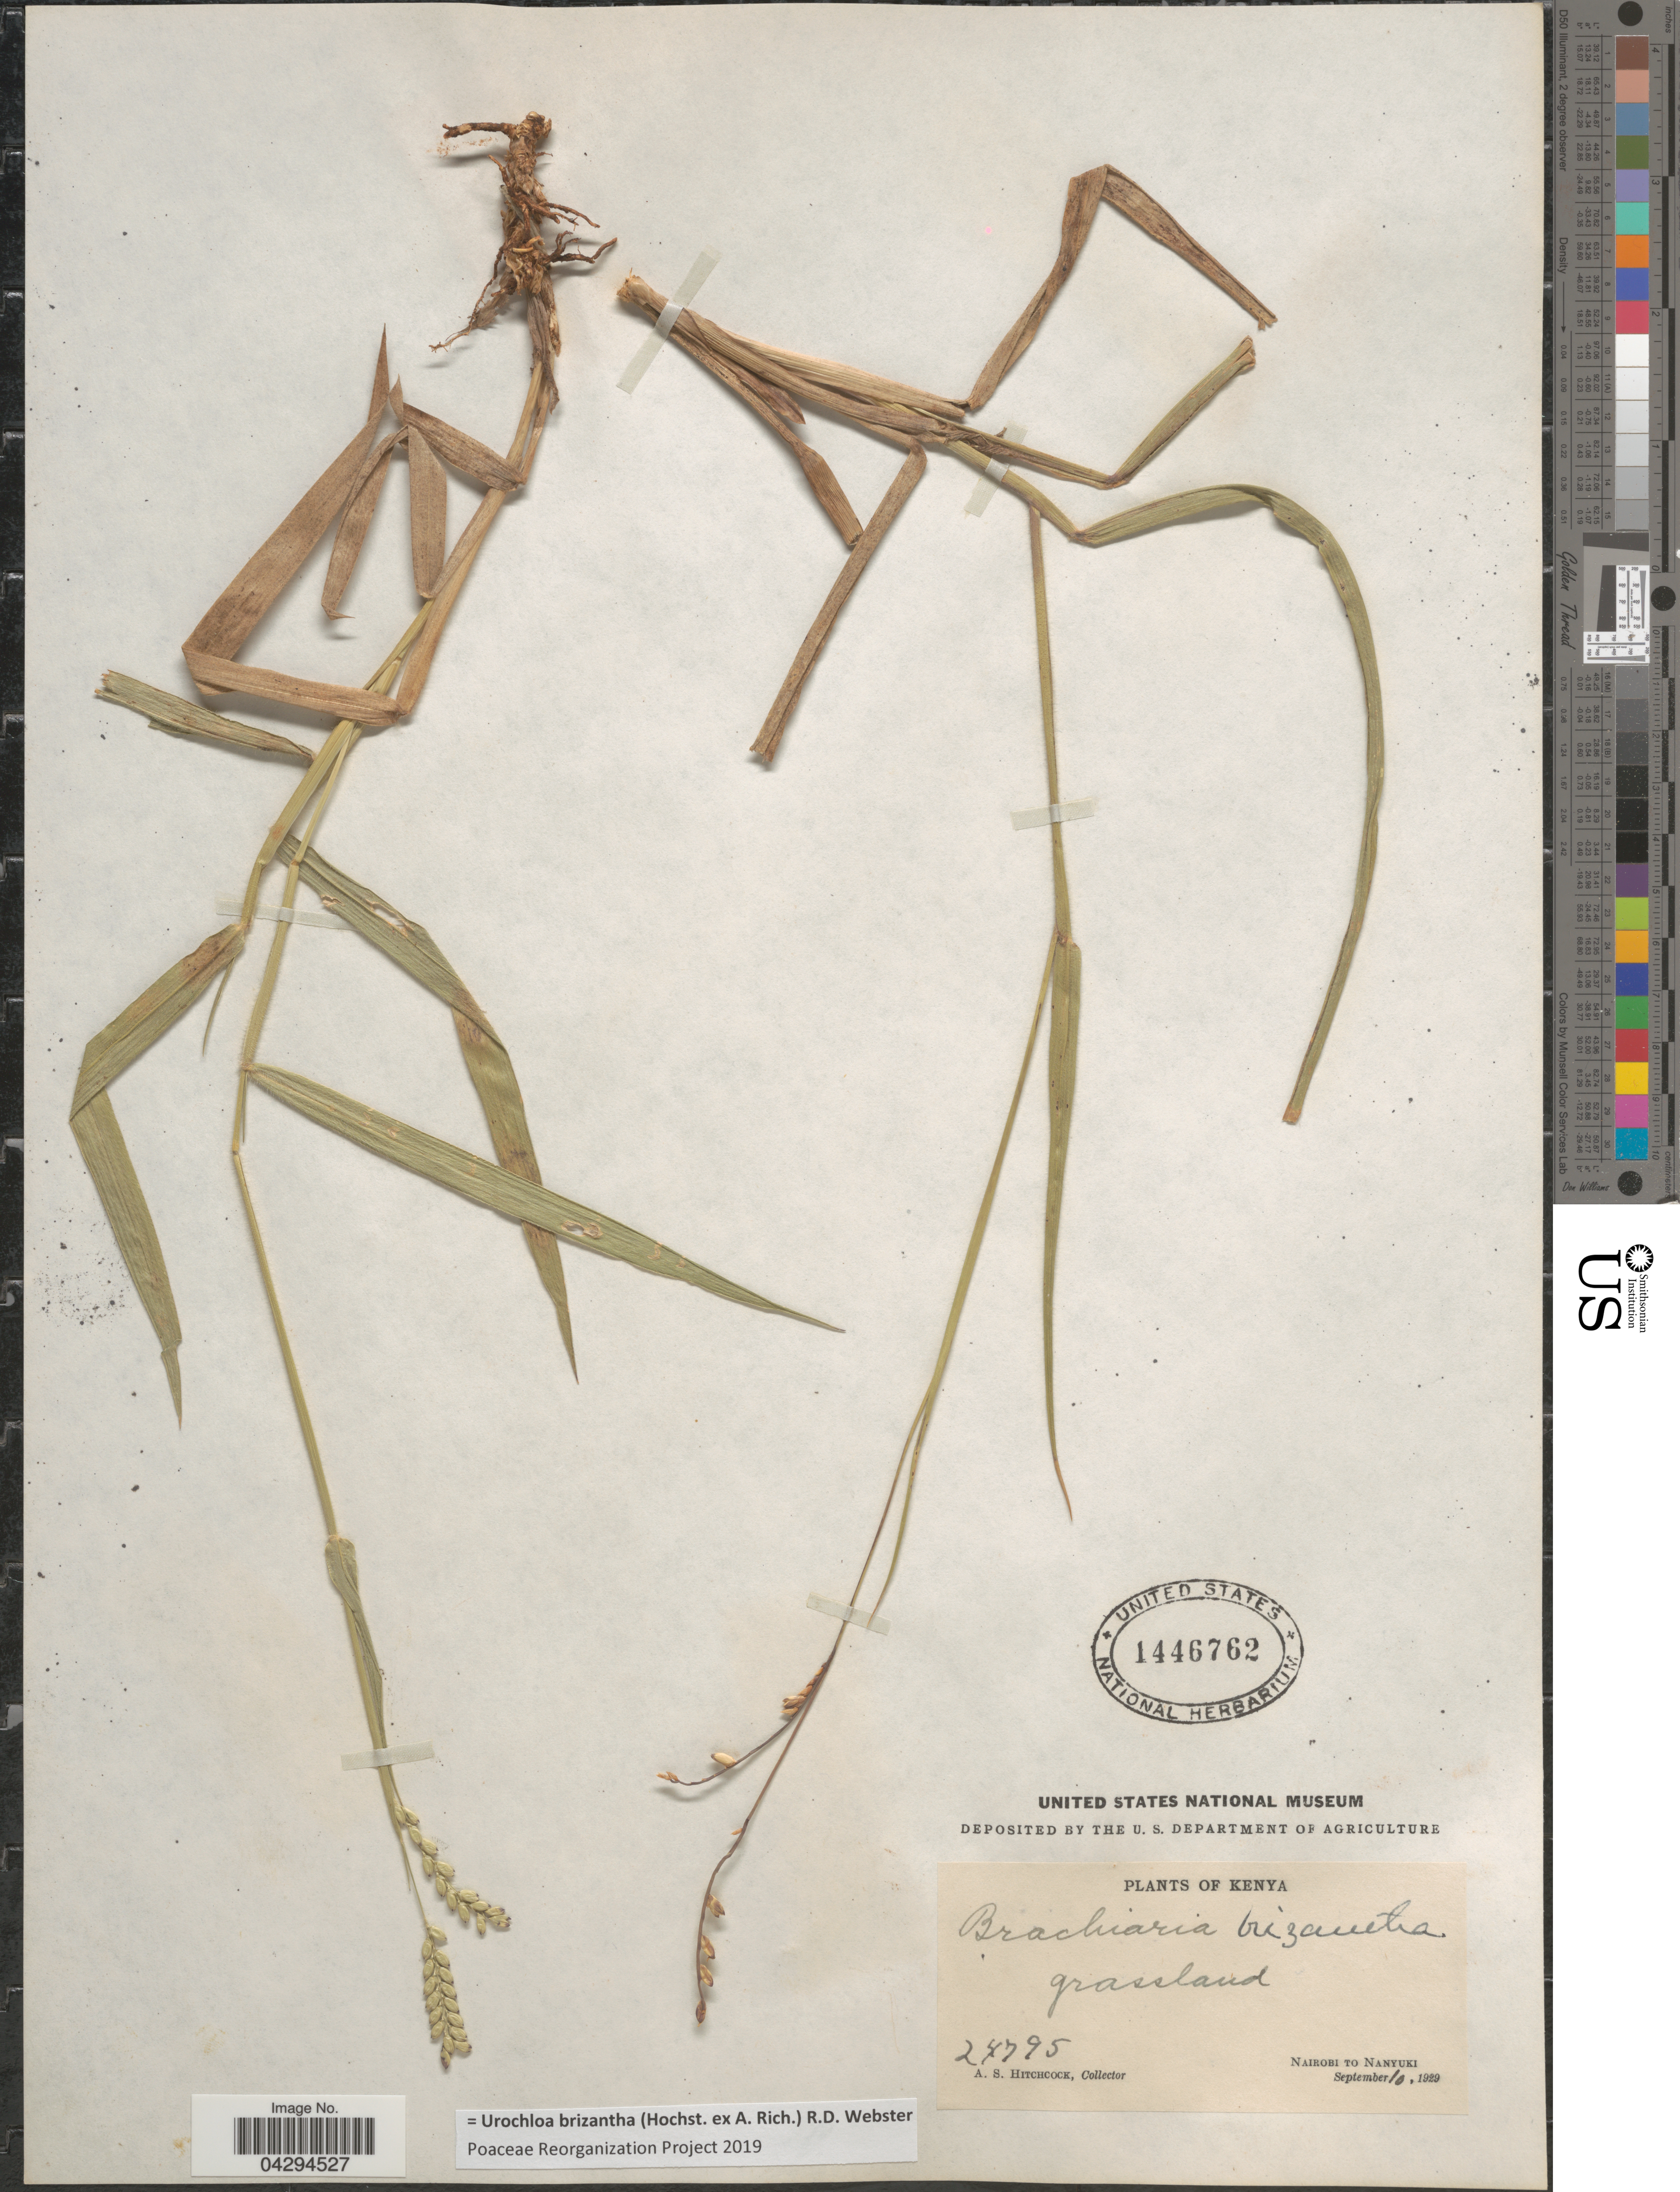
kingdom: Plantae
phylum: Tracheophyta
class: Liliopsida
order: Poales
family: Poaceae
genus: Urochloa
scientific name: Urochloa brizantha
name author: (Hochst. ex A. Rich.) R.D. Webster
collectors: A. S. Hitchcock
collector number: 24795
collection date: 1929-09-10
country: Kenya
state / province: Nairobi Area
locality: Nairobi to Nanyuki.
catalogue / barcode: US 1446762